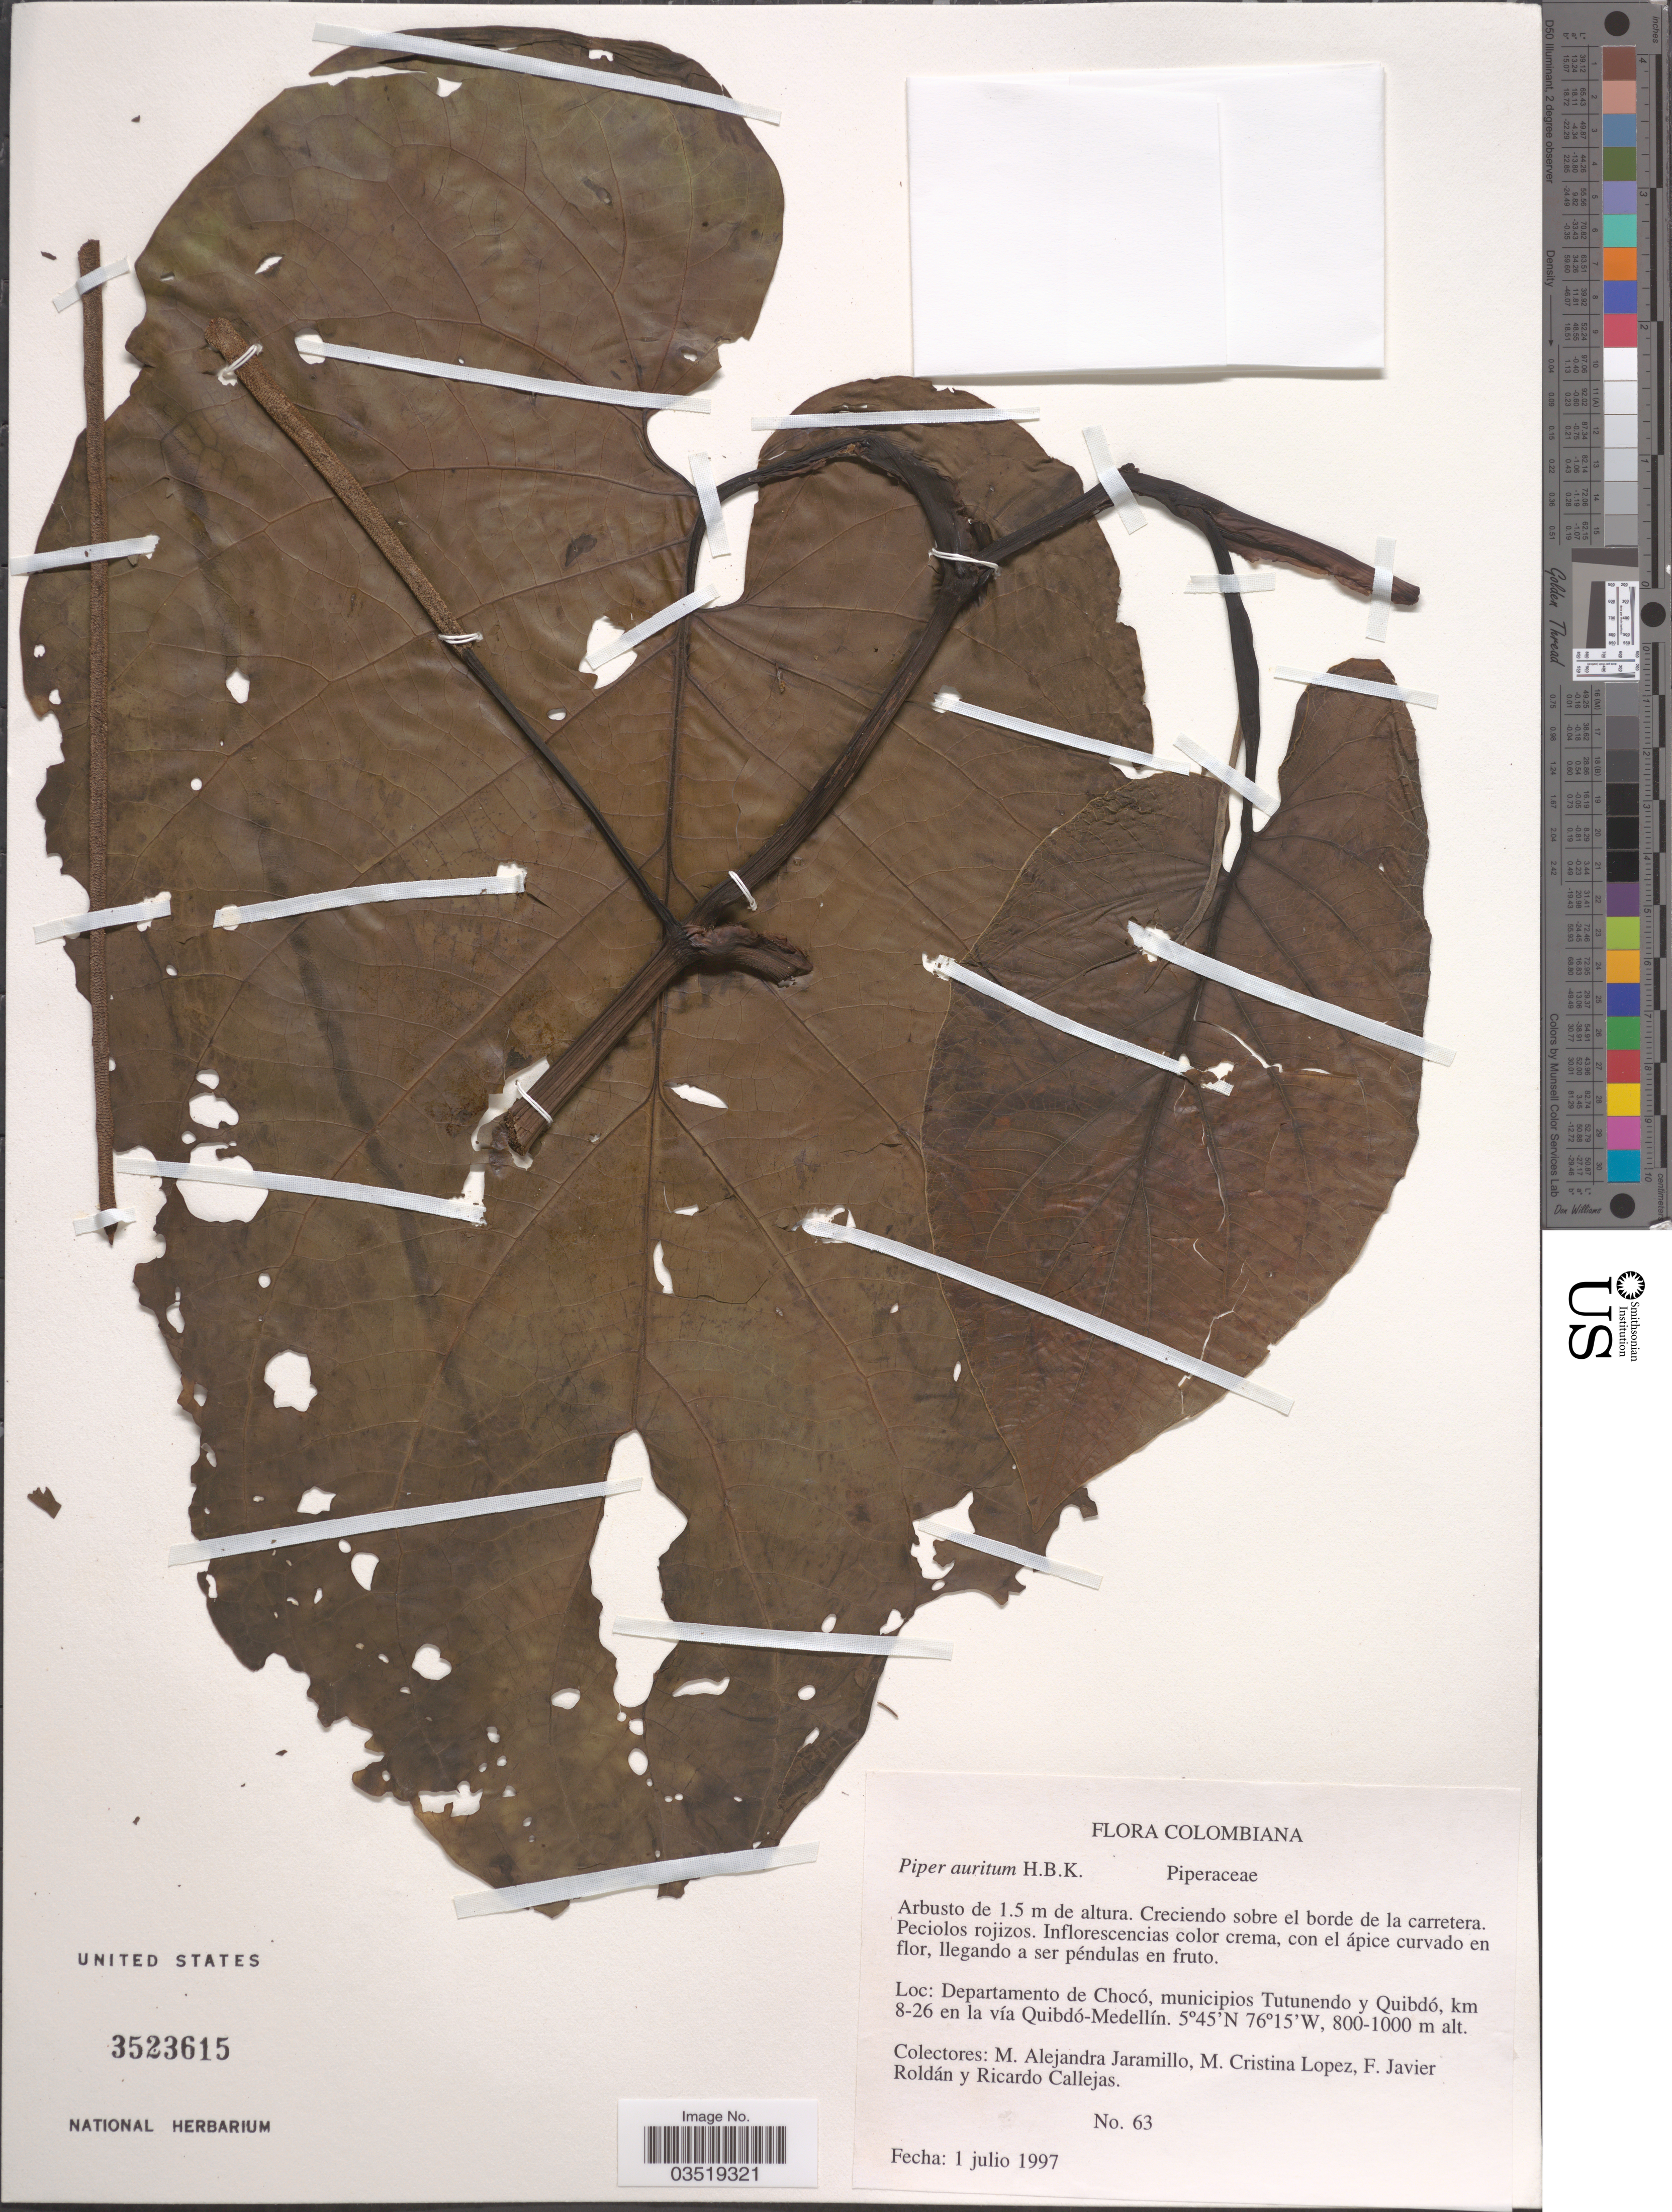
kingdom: Plantae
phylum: Tracheophyta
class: Magnoliopsida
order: Piperales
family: Piperaceae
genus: Piper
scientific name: Piper auritum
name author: Kunth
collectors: M. A. Jaramillo, M. Lopez, F. J. Roldán & R. Callejas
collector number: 63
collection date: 1997-07-01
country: Colombia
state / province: Chocó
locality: Departamento de Chocó, municipios Tutunendo y Quibdó, km 8-26 en la Quibdó-Medellín.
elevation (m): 800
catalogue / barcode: US 3523615